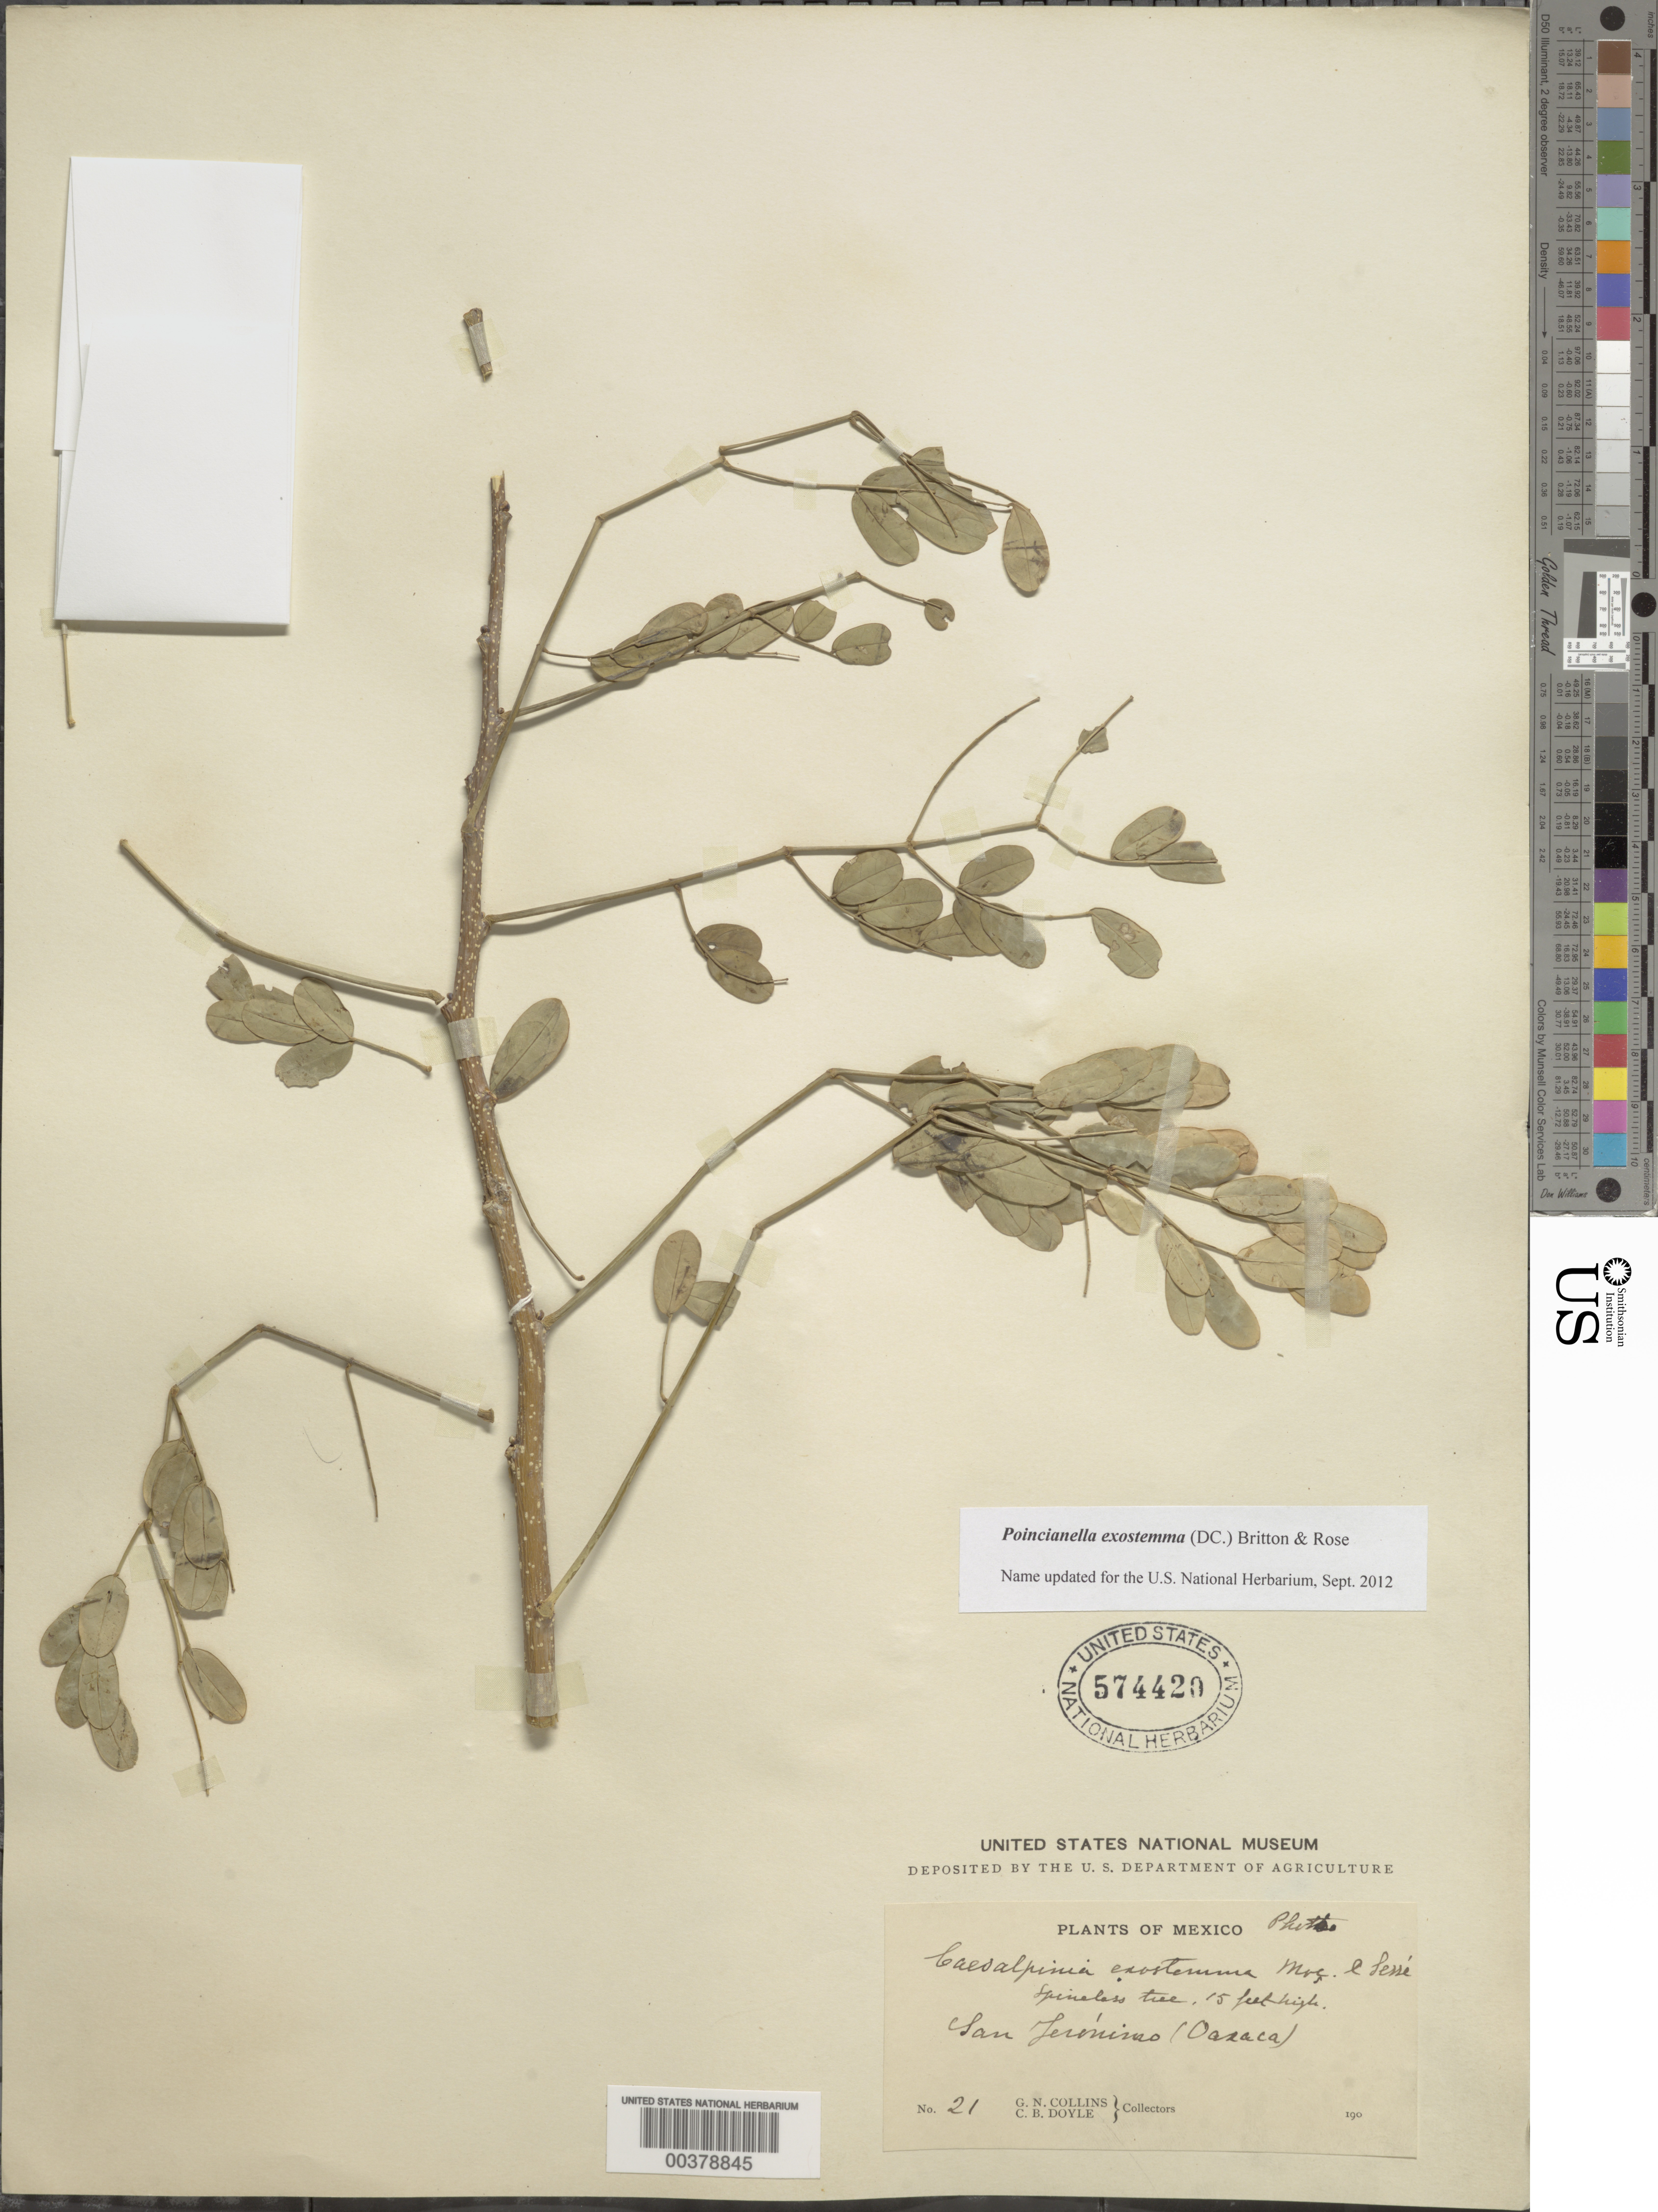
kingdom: Plantae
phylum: Tracheophyta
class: Magnoliopsida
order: Fabales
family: Fabaceae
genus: Erythrostemon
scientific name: Erythrostemon exostemma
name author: (Moc. & Sessé ex DC.) Gagnon & G.P. Lewis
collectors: G. Collins & C. Doyle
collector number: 21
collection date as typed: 190-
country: Mexico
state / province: Oaxaca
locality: San geronimo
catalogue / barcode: US 574420